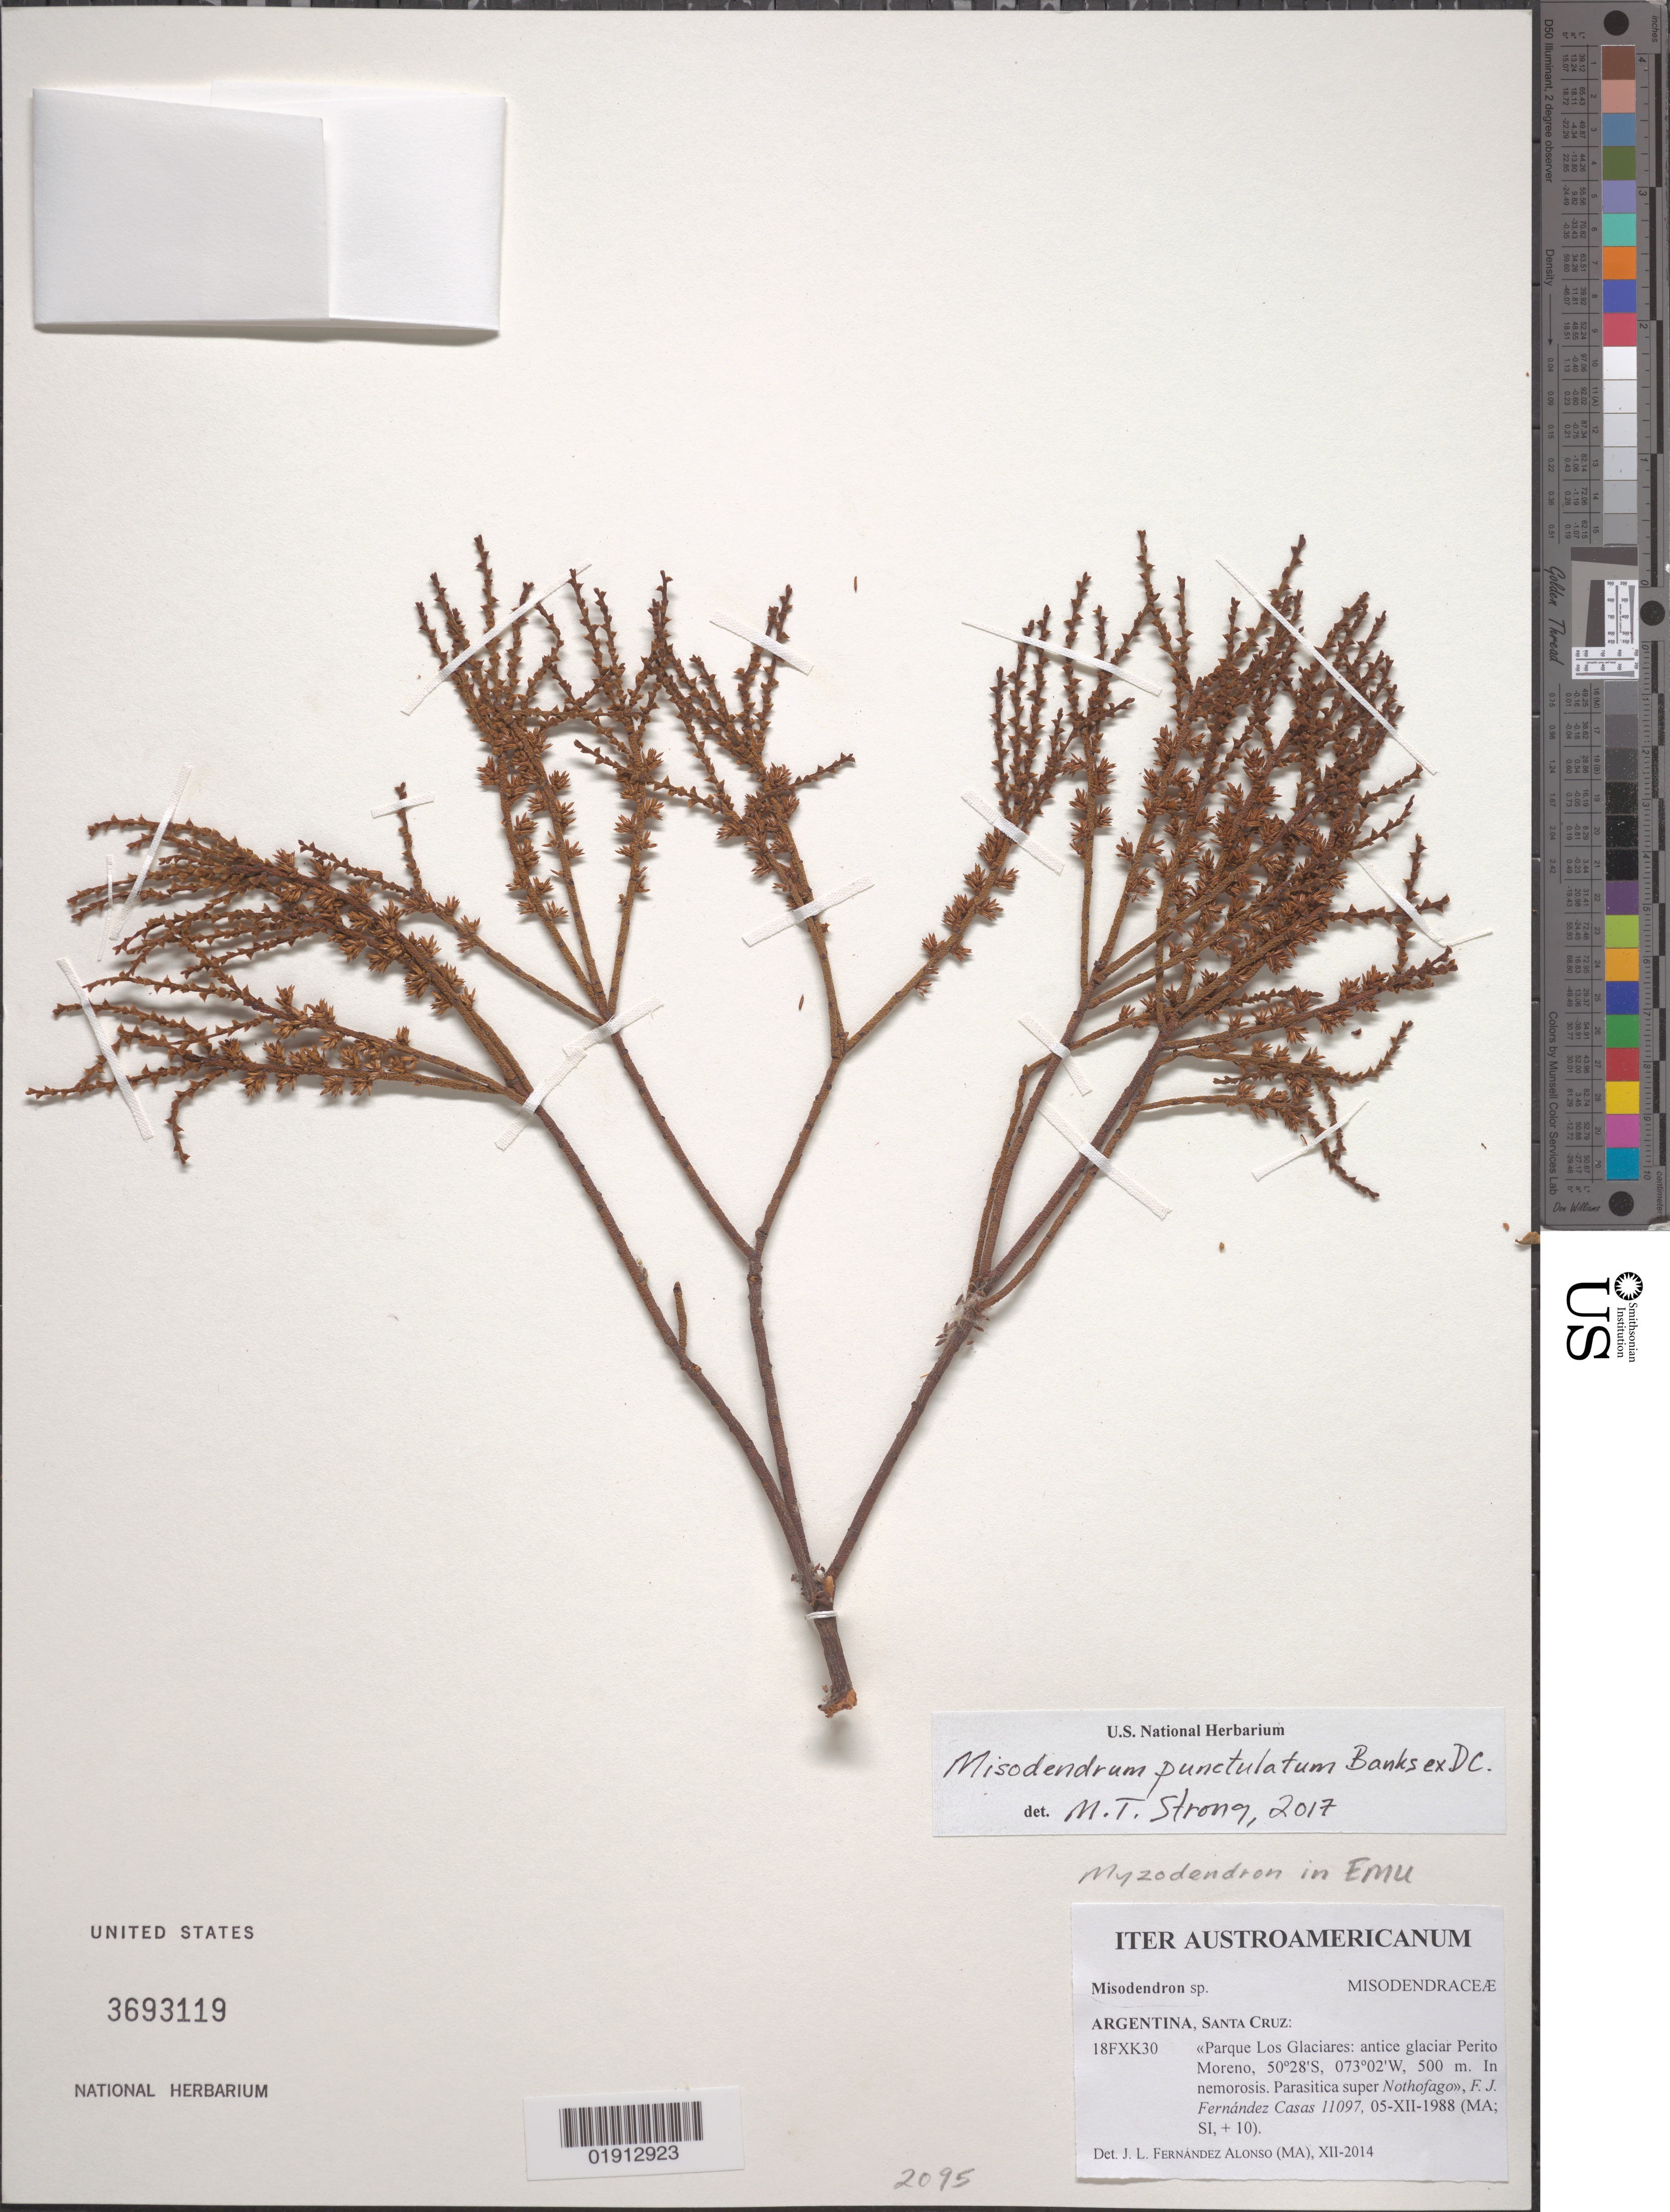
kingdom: Plantae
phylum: Tracheophyta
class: Magnoliopsida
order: Santalales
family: Misodendraceae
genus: Misodendrum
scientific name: Misodendrum punctulatum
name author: Sol. ex DC.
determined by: Strong, Mark T., (BOT), Smithsonian Institution - National Museum of Natural History (UNITED STATES)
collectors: F. J. Fernández Casas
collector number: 11097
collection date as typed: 05-XII-1988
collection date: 1988-12-05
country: Argentina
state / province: Santa Cruz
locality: Parque Los Glaciares: antice glaciar Perito Moreno.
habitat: In nemorosis.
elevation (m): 500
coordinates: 50 28 S, 73 02 W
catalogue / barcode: US 3693119